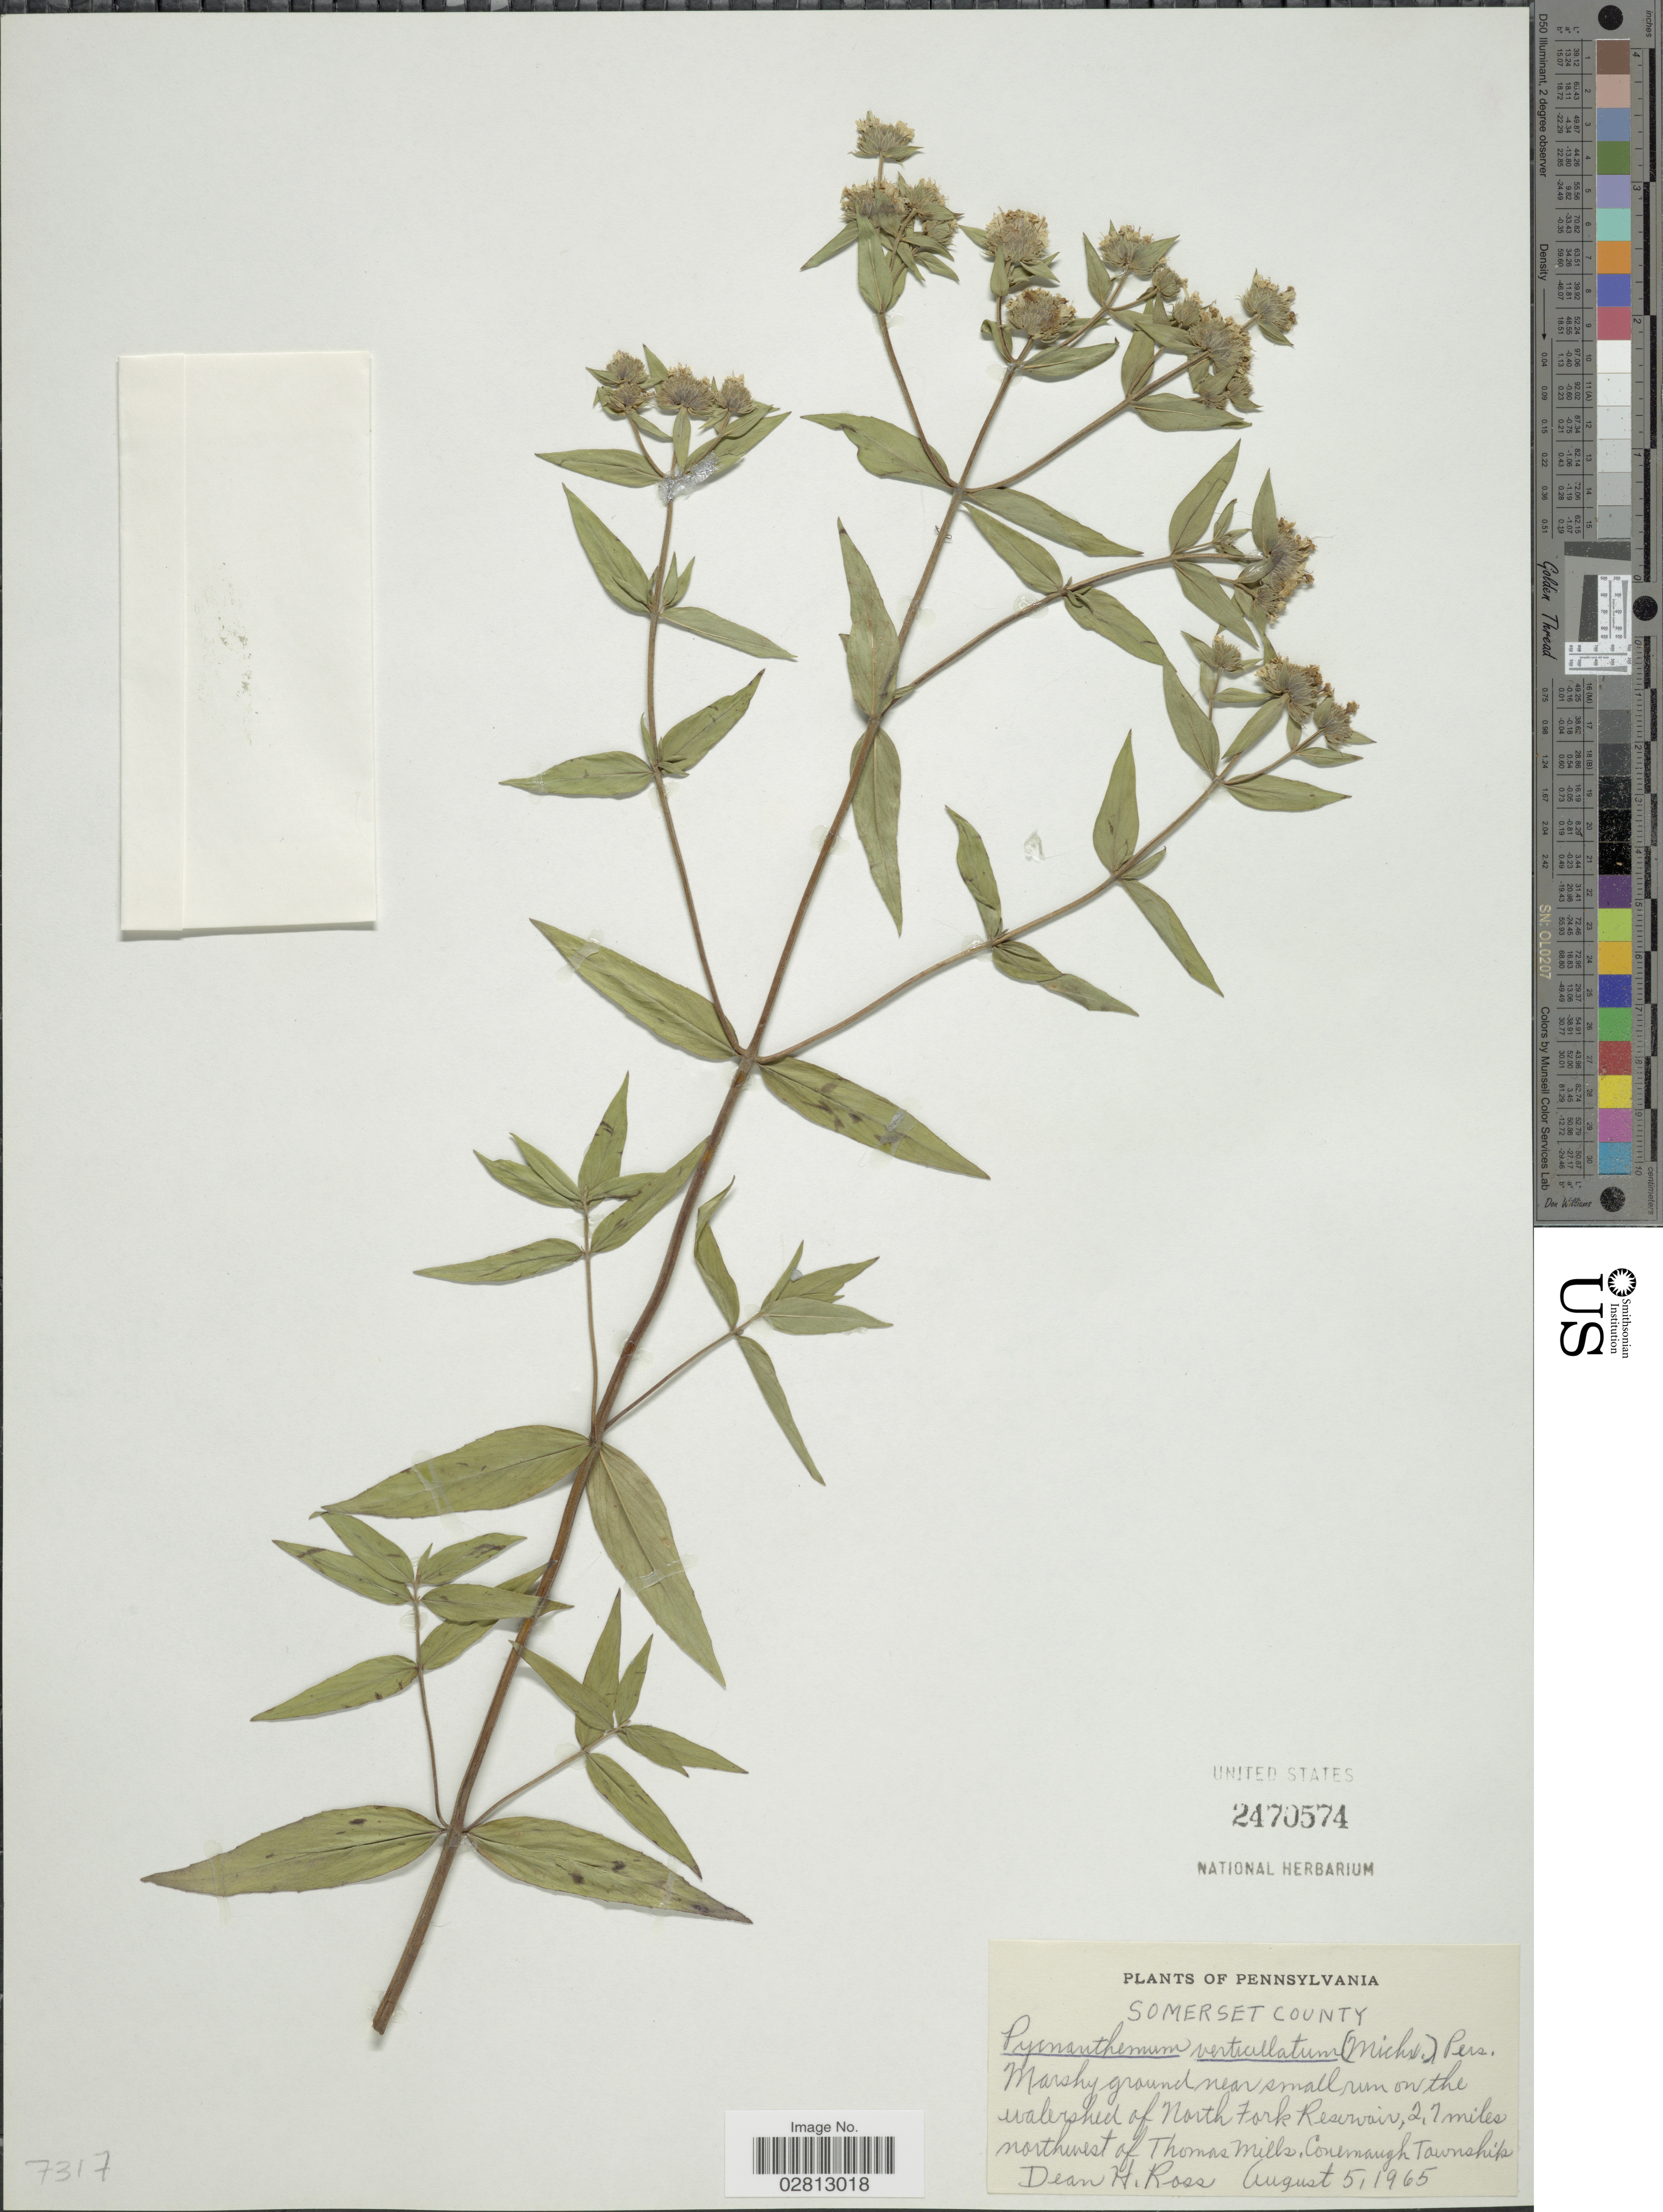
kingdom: Plantae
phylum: Tracheophyta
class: Magnoliopsida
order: Lamiales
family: Lamiaceae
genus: Pycnanthemum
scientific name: Pycnanthemum verticillatum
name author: (Michx.) Pers.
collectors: D. Ross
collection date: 1965-08-05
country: United States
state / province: Pennsylvania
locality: Somerset County. Marshy ground near small run on the watershed of North Fork Reservoir, 2.7 miles northwest of Thomas Mills, Conemaugh Township.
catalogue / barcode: US 2470574